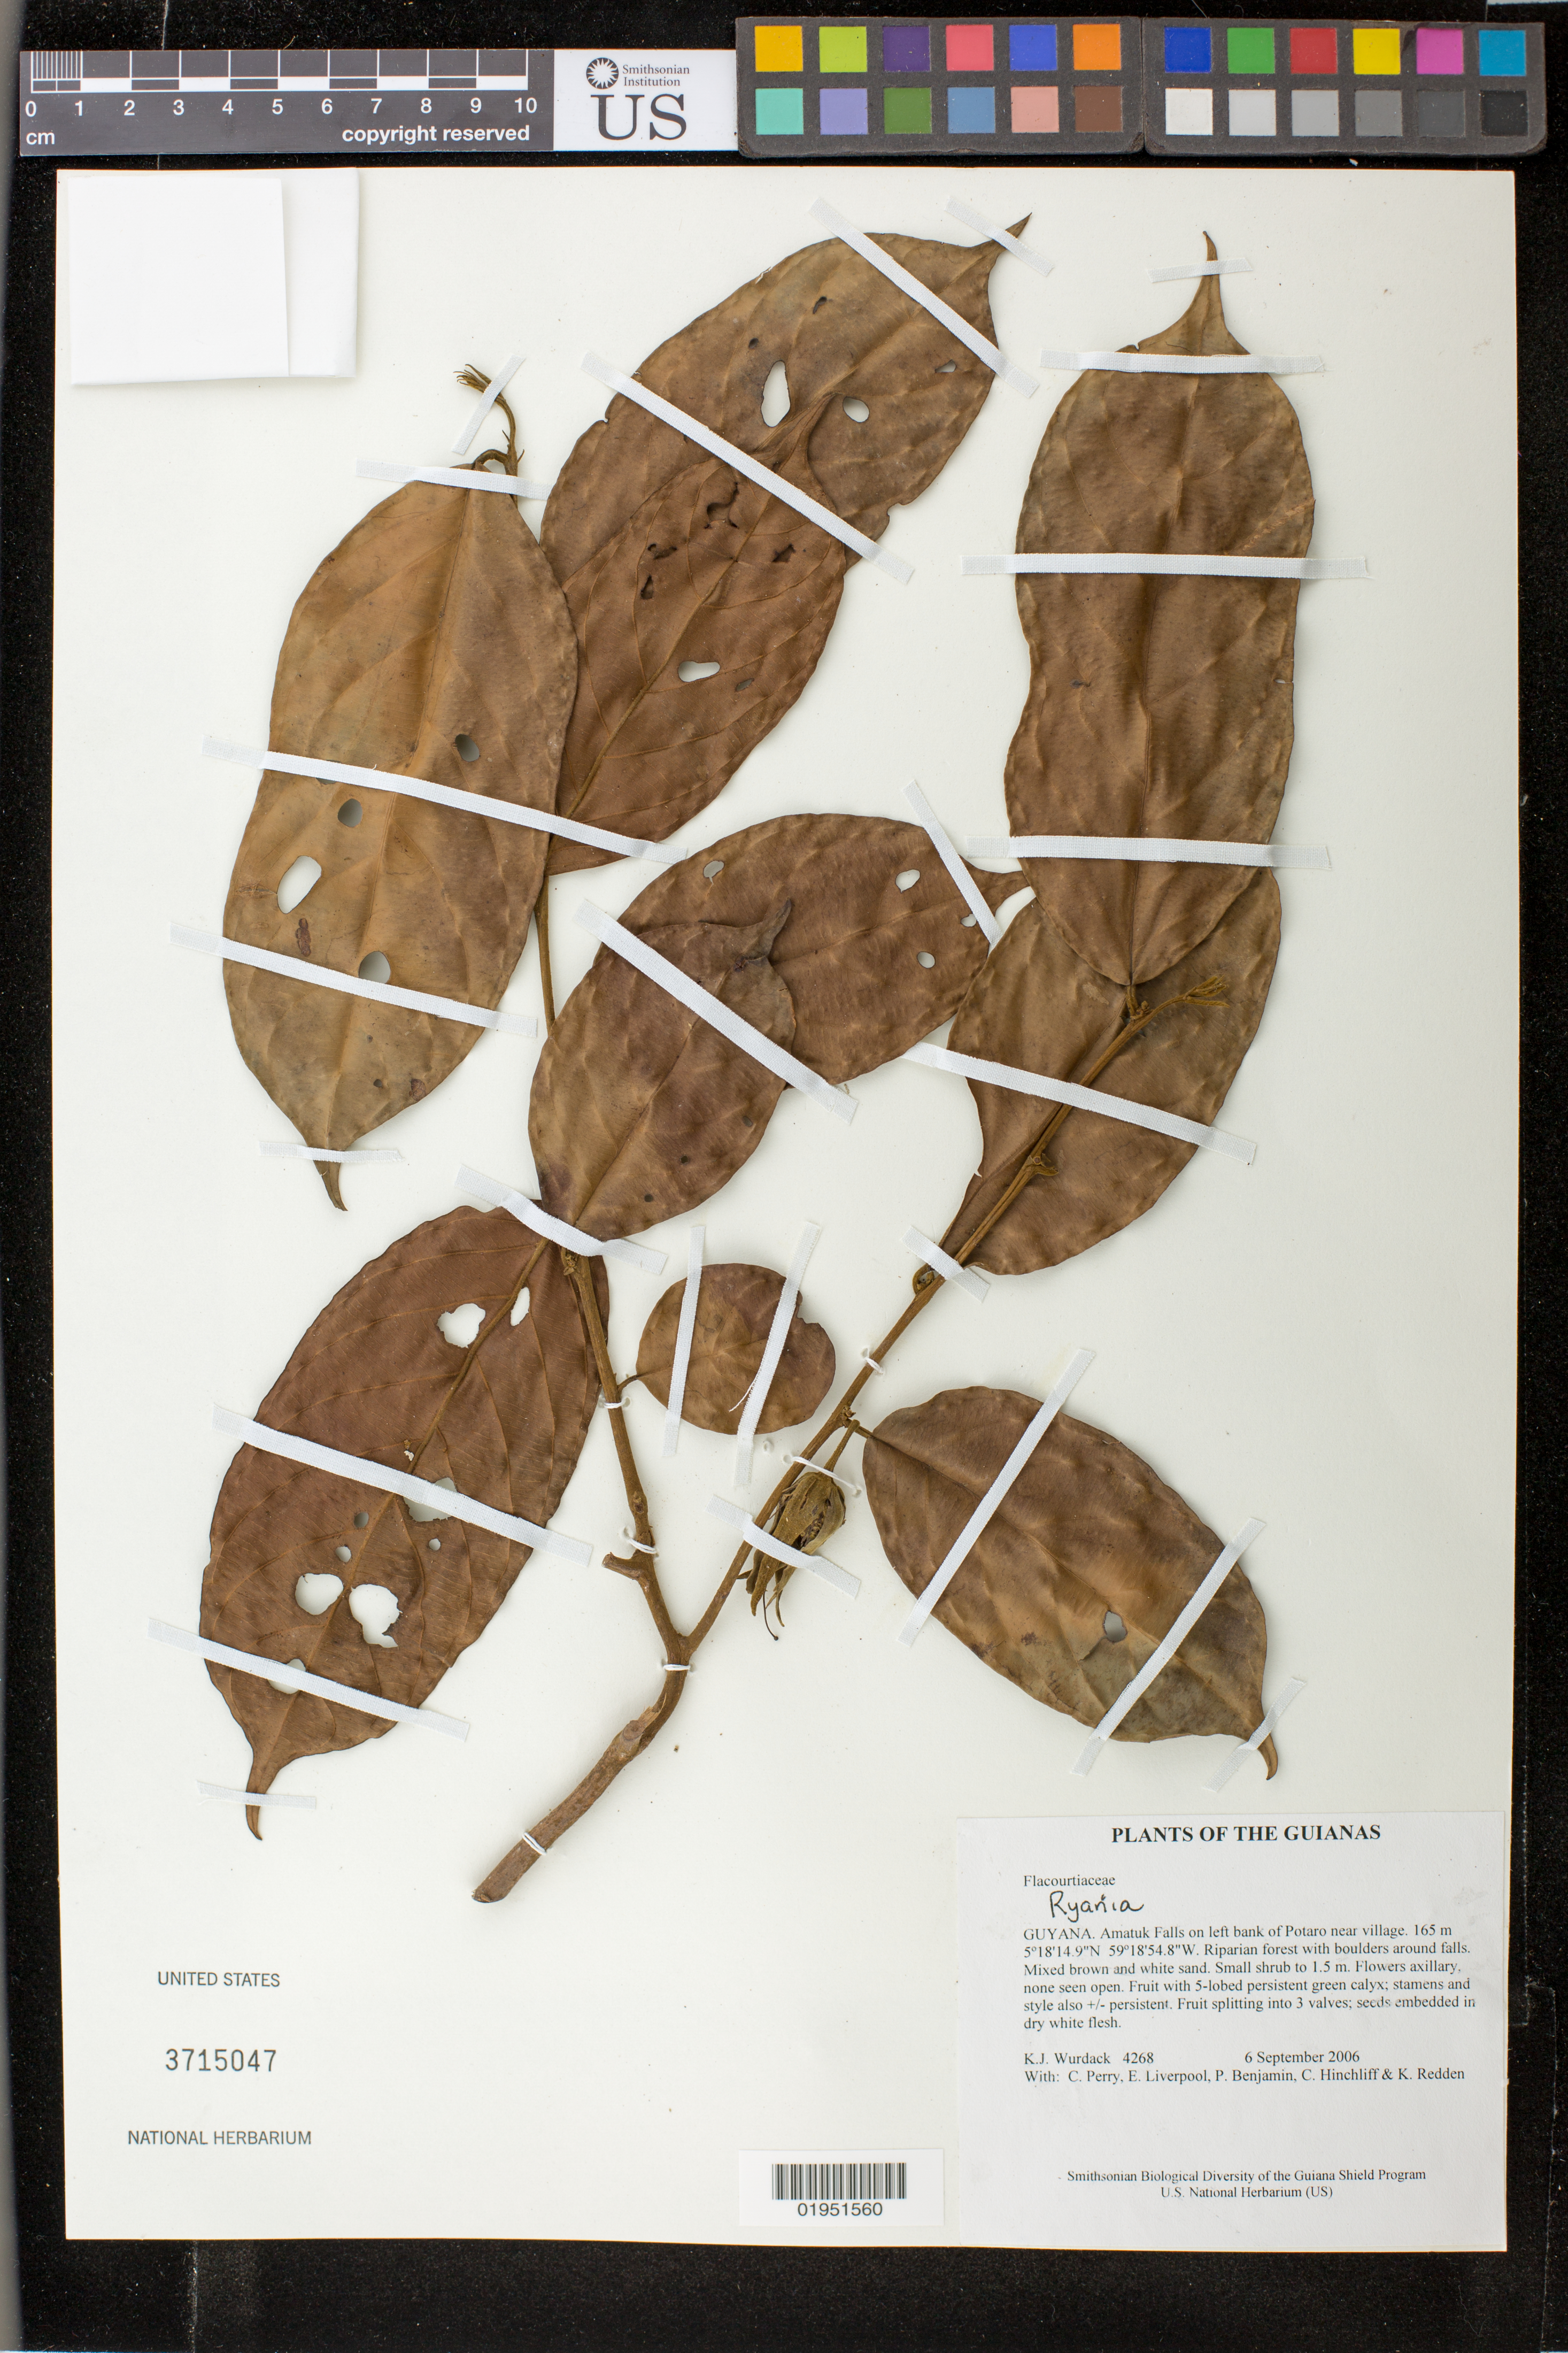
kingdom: Plantae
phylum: Tracheophyta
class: Magnoliopsida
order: Malpighiales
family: Salicaceae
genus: Ryania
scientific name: Ryania sp.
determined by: Liesner, R. L.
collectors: K. Wurdack, C. Perry, E. Liverpool, P. Benjamin, C. E. Hinchliff & K. M. Redden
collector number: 4268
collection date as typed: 6 September 2006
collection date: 2006-09-06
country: Guyana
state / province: Potaro-Siparuni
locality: Amatuk Falls on left bank of Potaro near village.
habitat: Riparian forest with boulders around falls. Mixed brown and white sand.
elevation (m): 165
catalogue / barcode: US 3715047